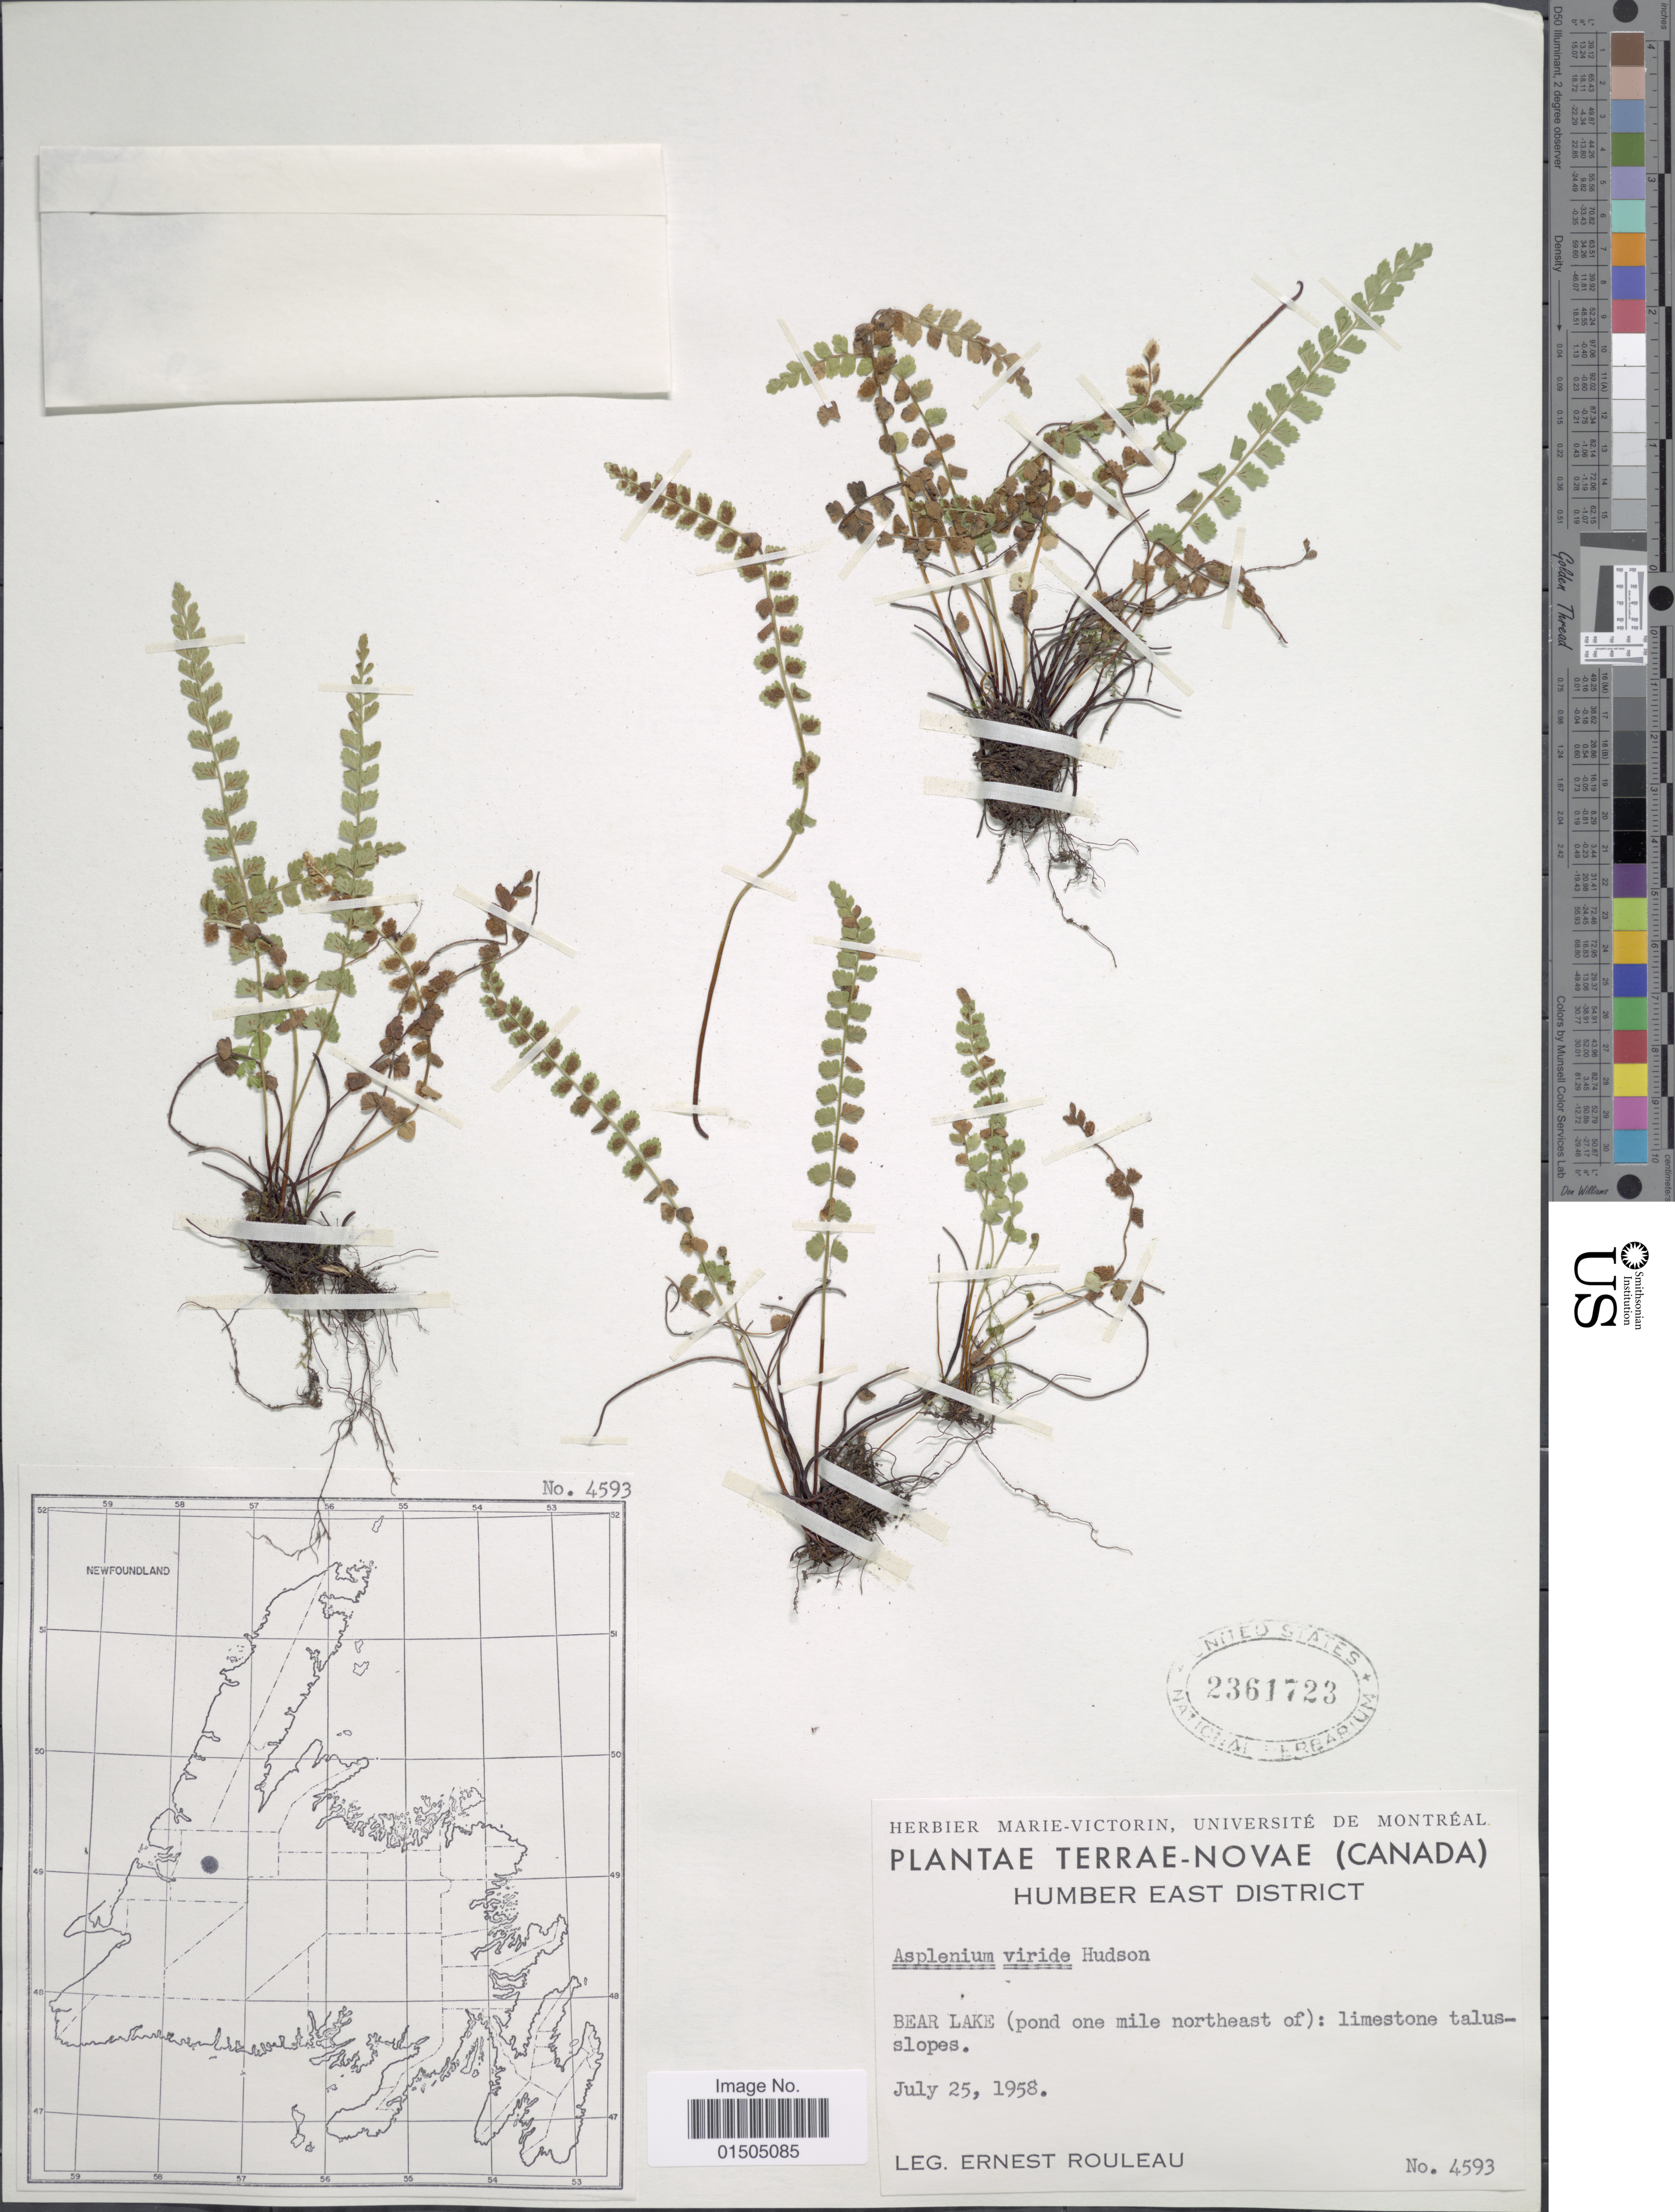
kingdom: Plantae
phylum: Tracheophyta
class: Polypodiopsida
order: Polypodiales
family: Aspleniaceae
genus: Asplenium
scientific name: Asplenium trichomanes-ramosum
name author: L.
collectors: J. Rouleau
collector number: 4593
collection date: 1958-07-25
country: Canada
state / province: Newfoundland and Labrador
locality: Terrae-Novae, Humber East District. Bear Lake (pond one mile northeast of): limestone talus-slopes.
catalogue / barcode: US 2361723